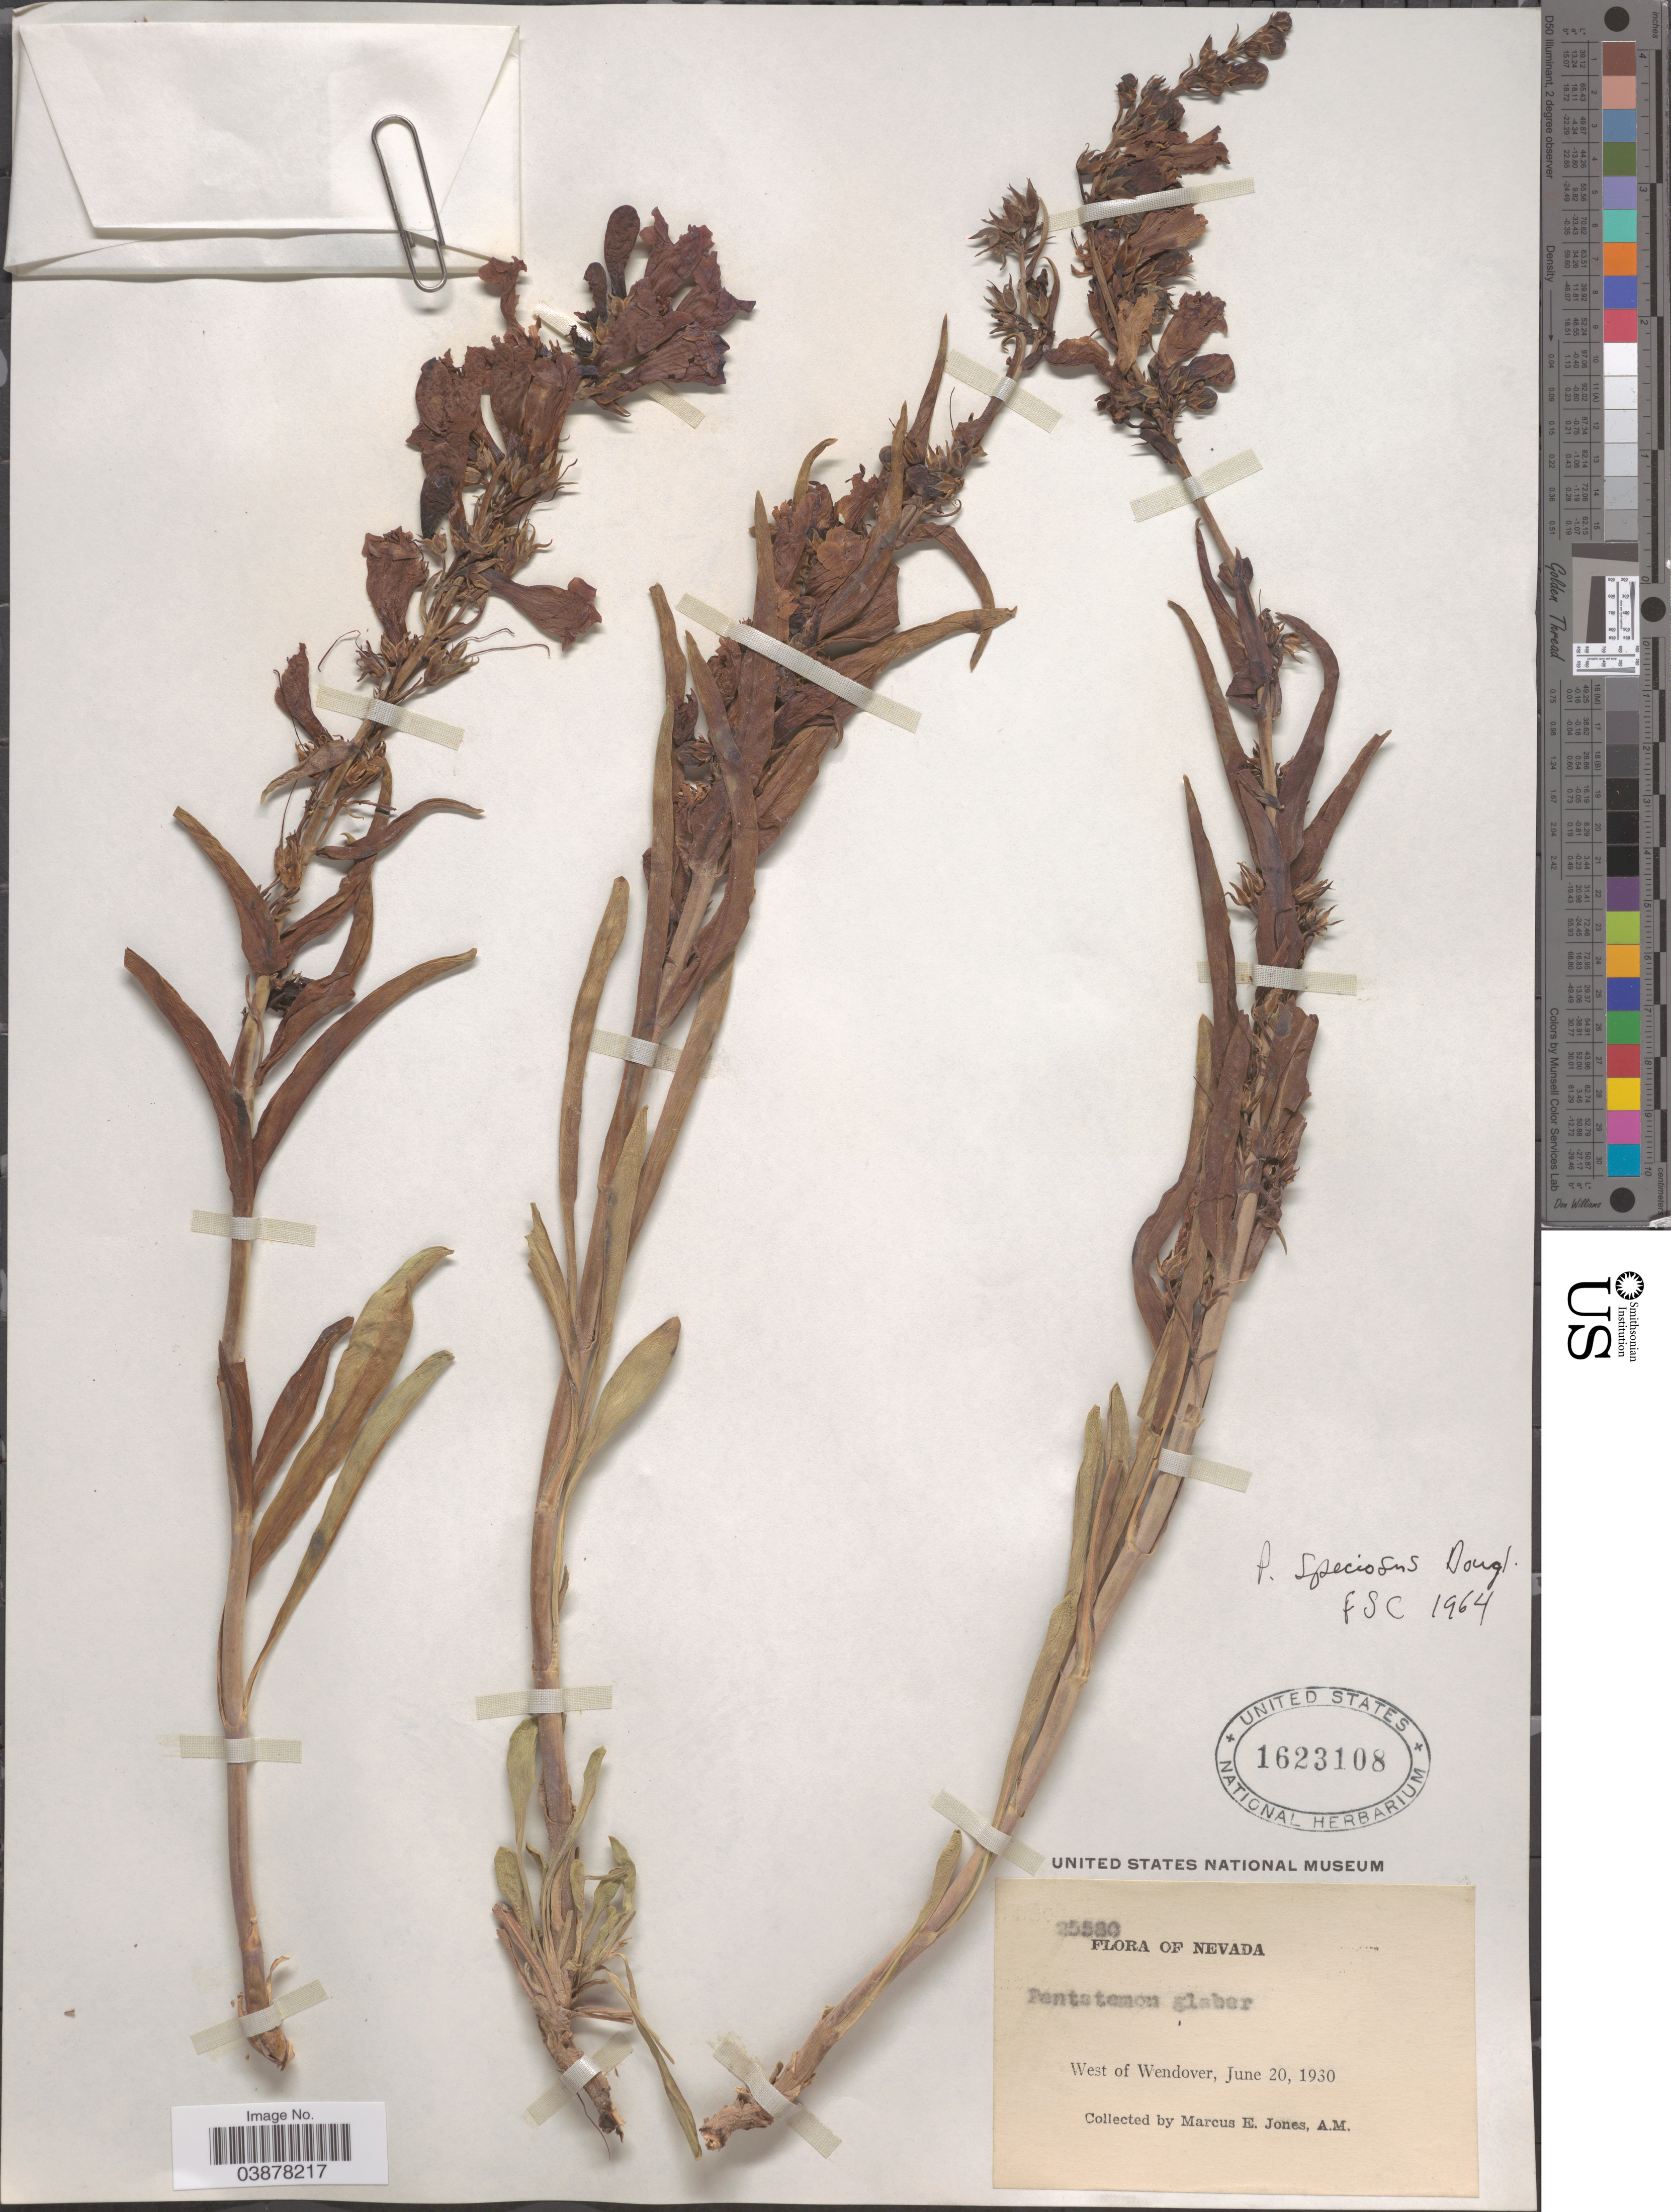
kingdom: Plantae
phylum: Tracheophyta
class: Magnoliopsida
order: Lamiales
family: Plantaginaceae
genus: Penstemon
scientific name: Penstemon speciosus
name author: Douglas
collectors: M. E. Jones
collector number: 25580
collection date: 1930-06-20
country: United States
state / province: Nevada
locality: West of Wendover.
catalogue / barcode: US 1623108